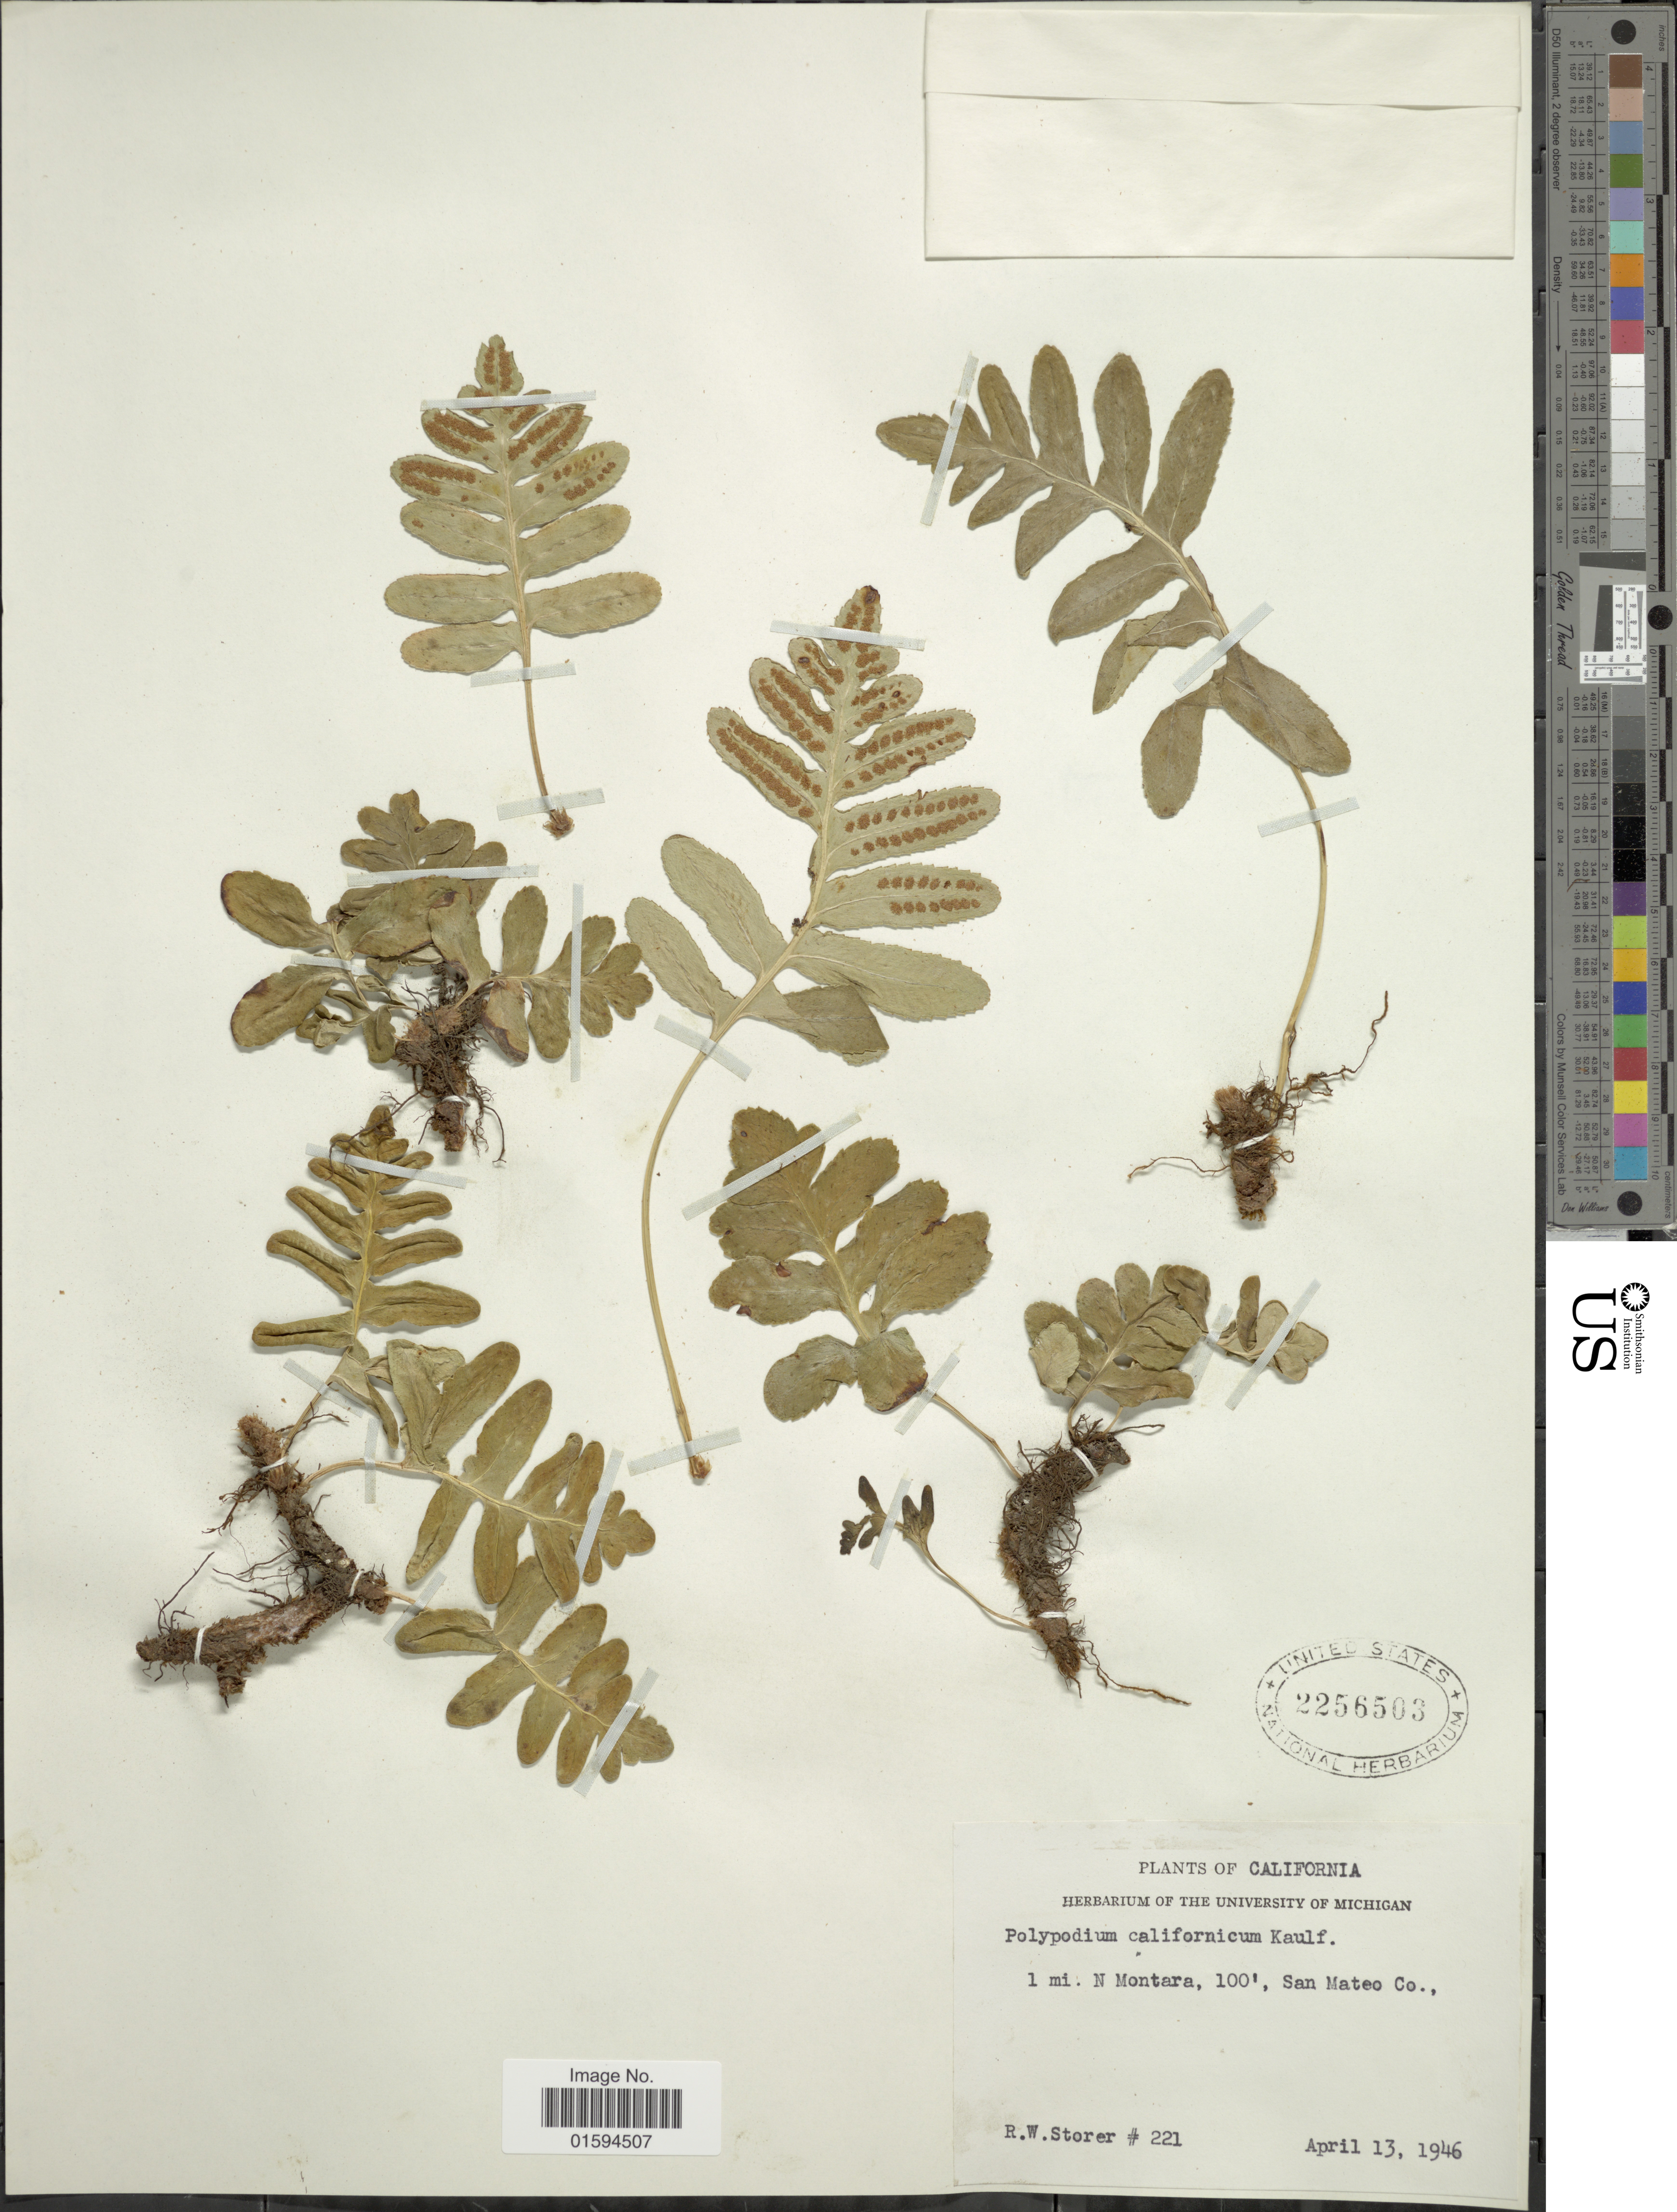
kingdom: Plantae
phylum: Tracheophyta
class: Polypodiopsida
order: Polypodiales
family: Polypodiaceae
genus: Polypodium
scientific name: Polypodium californicum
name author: Kaulf.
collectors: R. Storer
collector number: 221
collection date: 1946-04-13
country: United States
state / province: California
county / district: San Mateo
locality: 1 mi. N Montana, San Mateo Co.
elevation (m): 30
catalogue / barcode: US 2256503